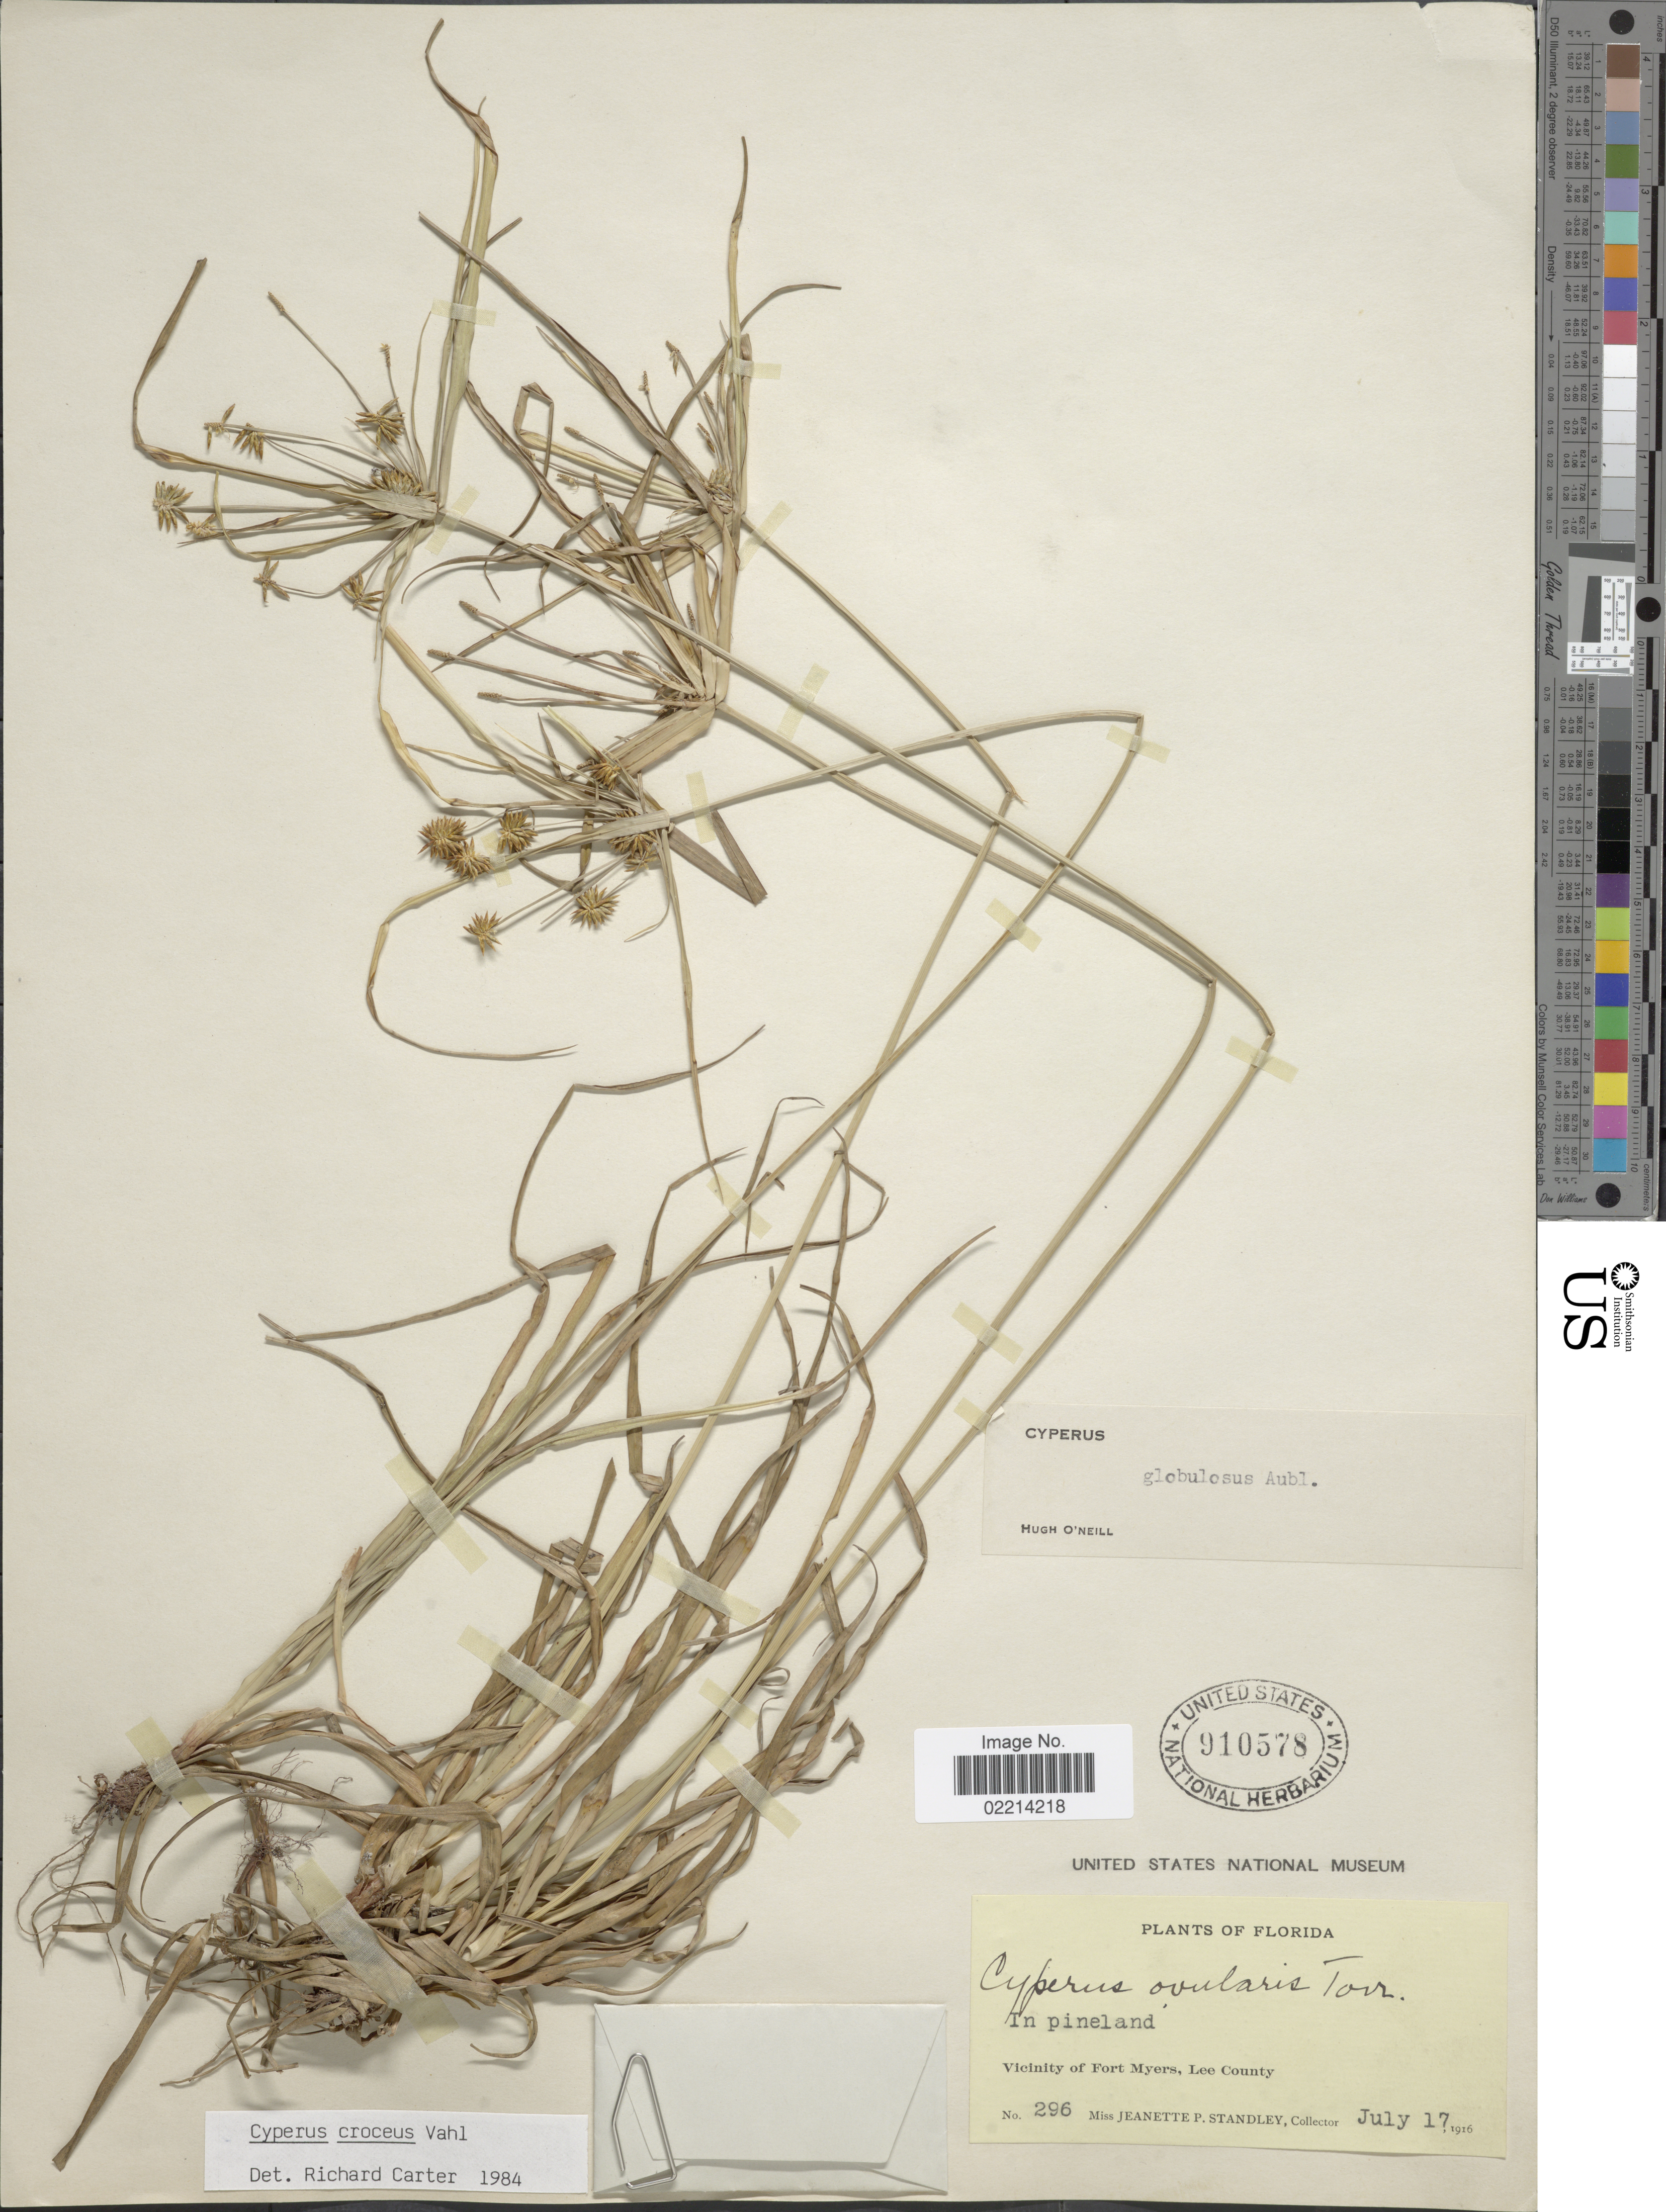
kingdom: Plantae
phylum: Tracheophyta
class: Liliopsida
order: Poales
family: Cyperaceae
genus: Cyperus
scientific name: Cyperus croceus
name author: Vahl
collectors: J. P. Standley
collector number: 296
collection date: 1916-07-17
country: United States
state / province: Florida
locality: In pineland, Vicinity of Fort Myers, Lee County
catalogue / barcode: US 910578